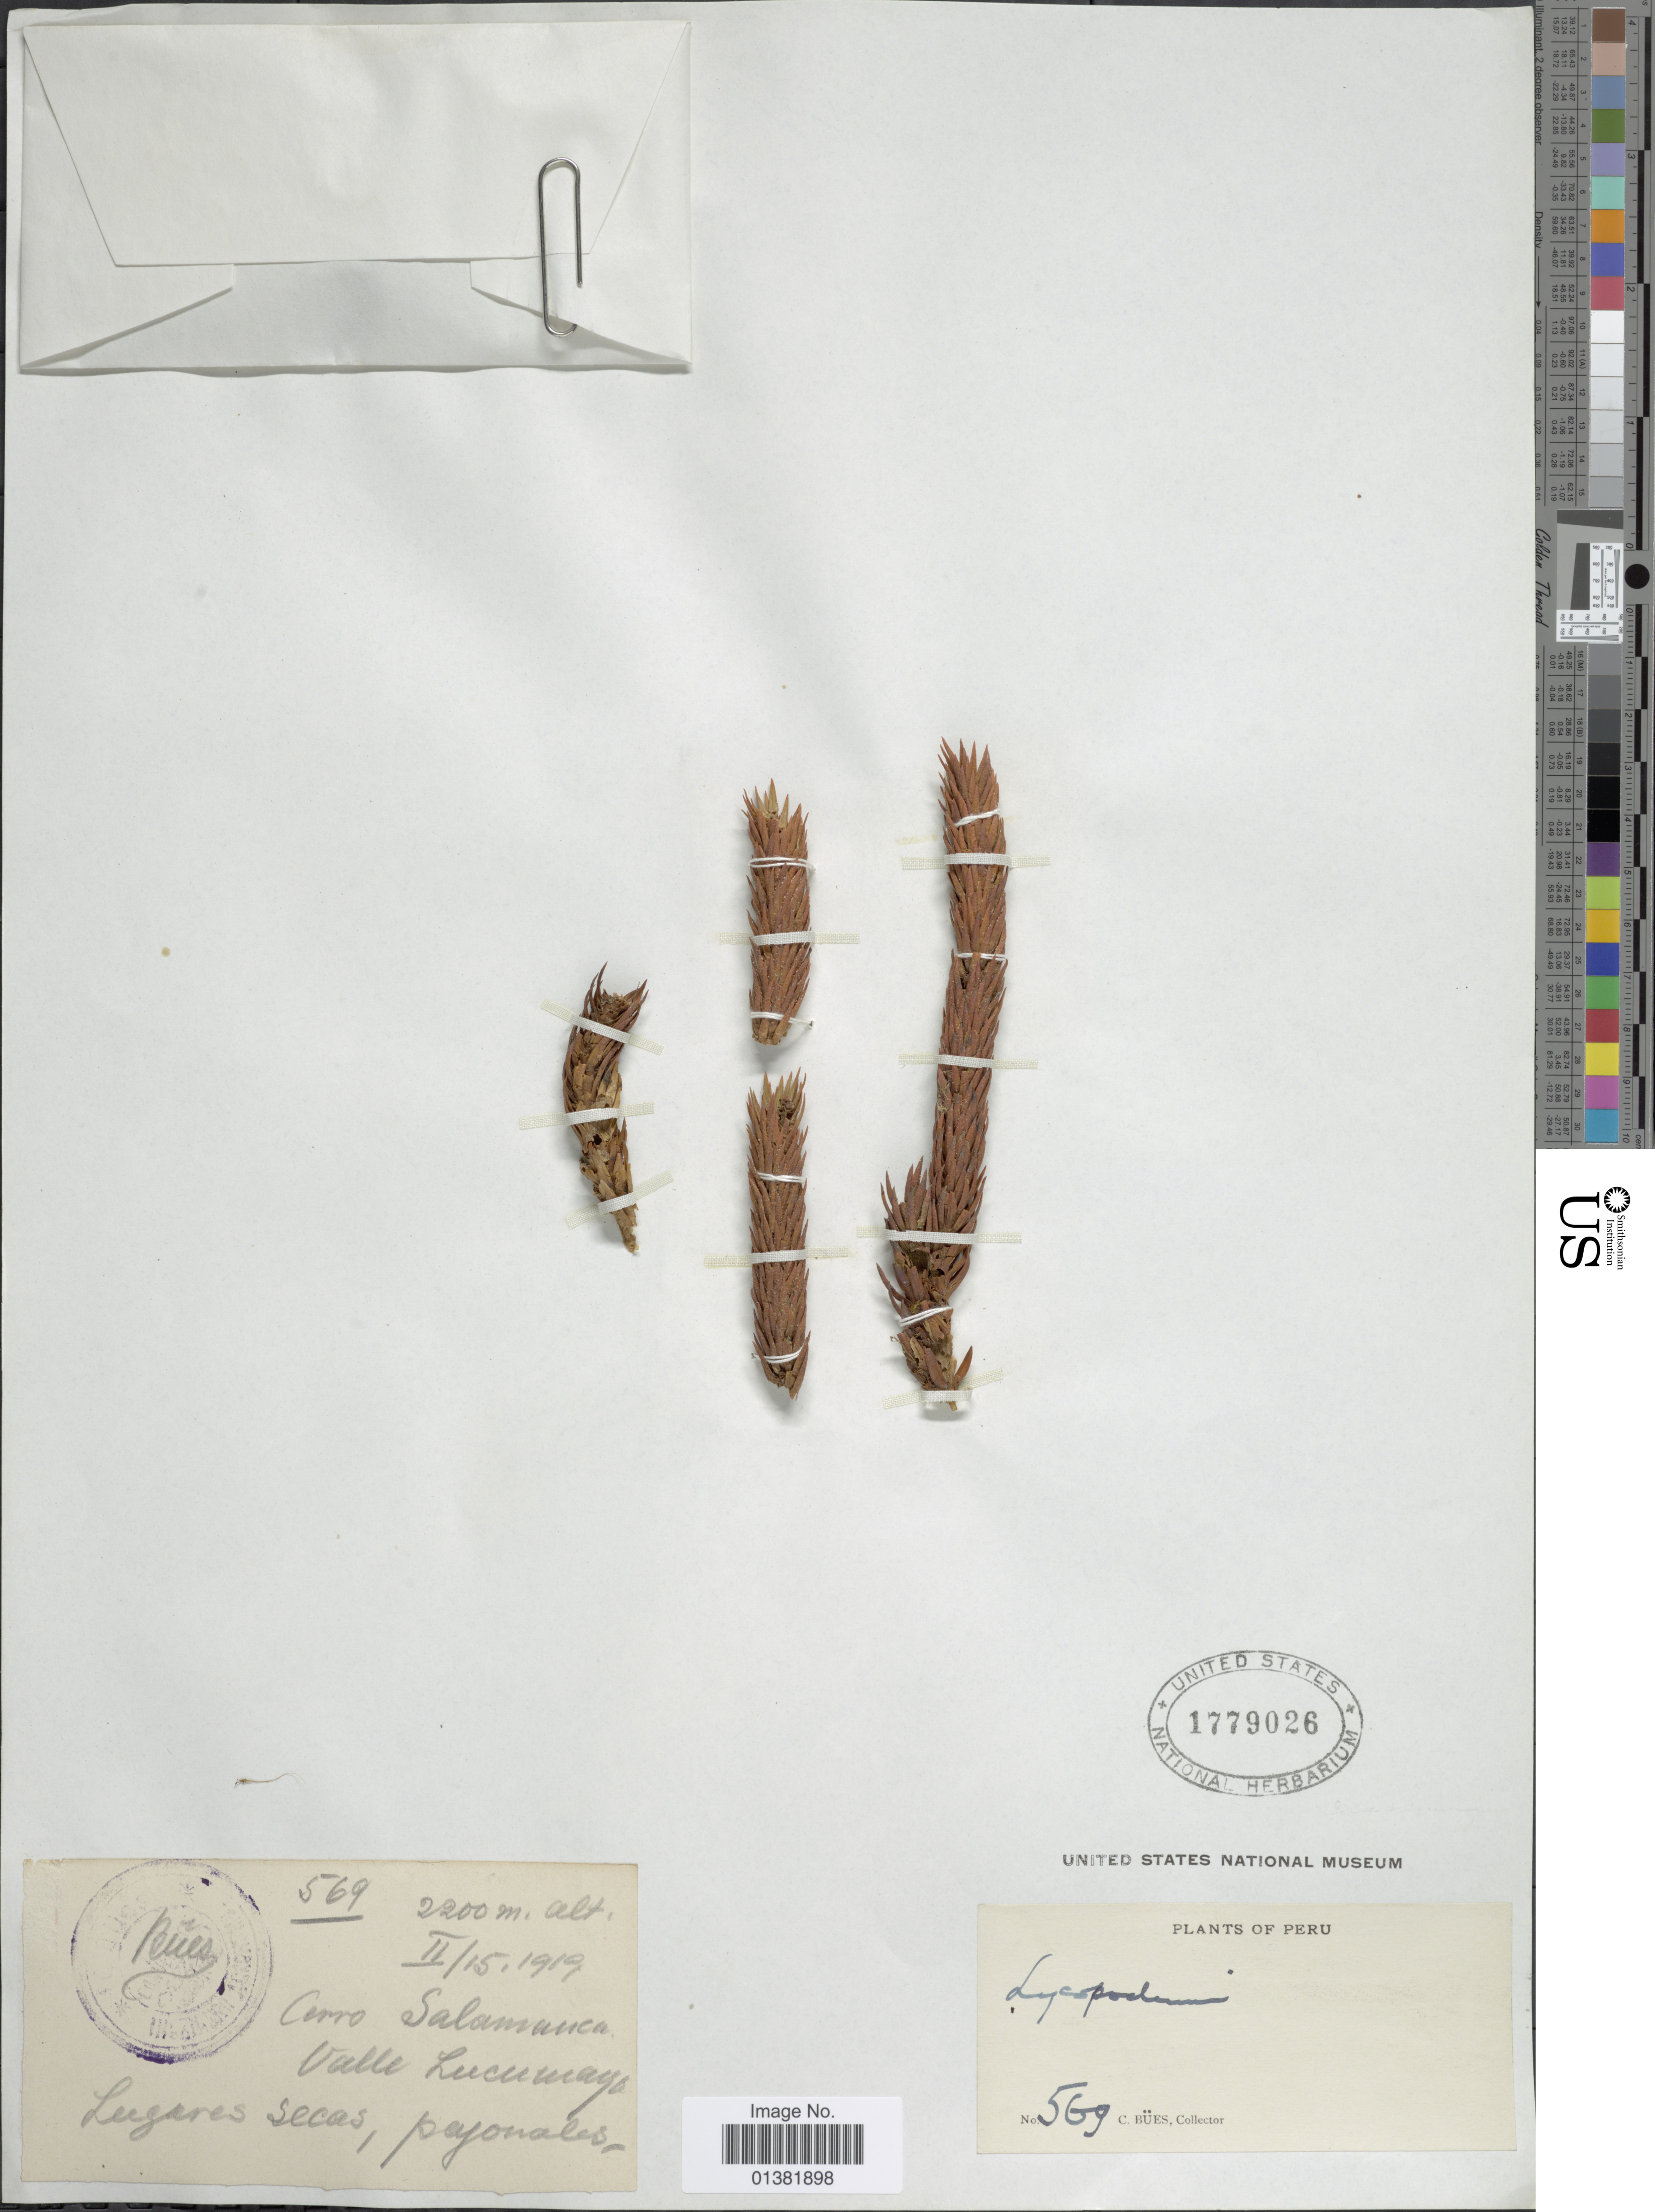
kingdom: Plantae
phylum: Tracheophyta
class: Lycopodiopsida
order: Lycopodiales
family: Lycopodiaceae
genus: Phlegmariurus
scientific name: Phlegmariurus crassus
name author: (Humb. & Bonpl. ex Willd.) B. Øllg.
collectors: C. Bues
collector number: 569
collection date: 1919-02-15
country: Peru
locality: Cerro Salamanca, Valle Lucumayo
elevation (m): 2200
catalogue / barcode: US 1779026